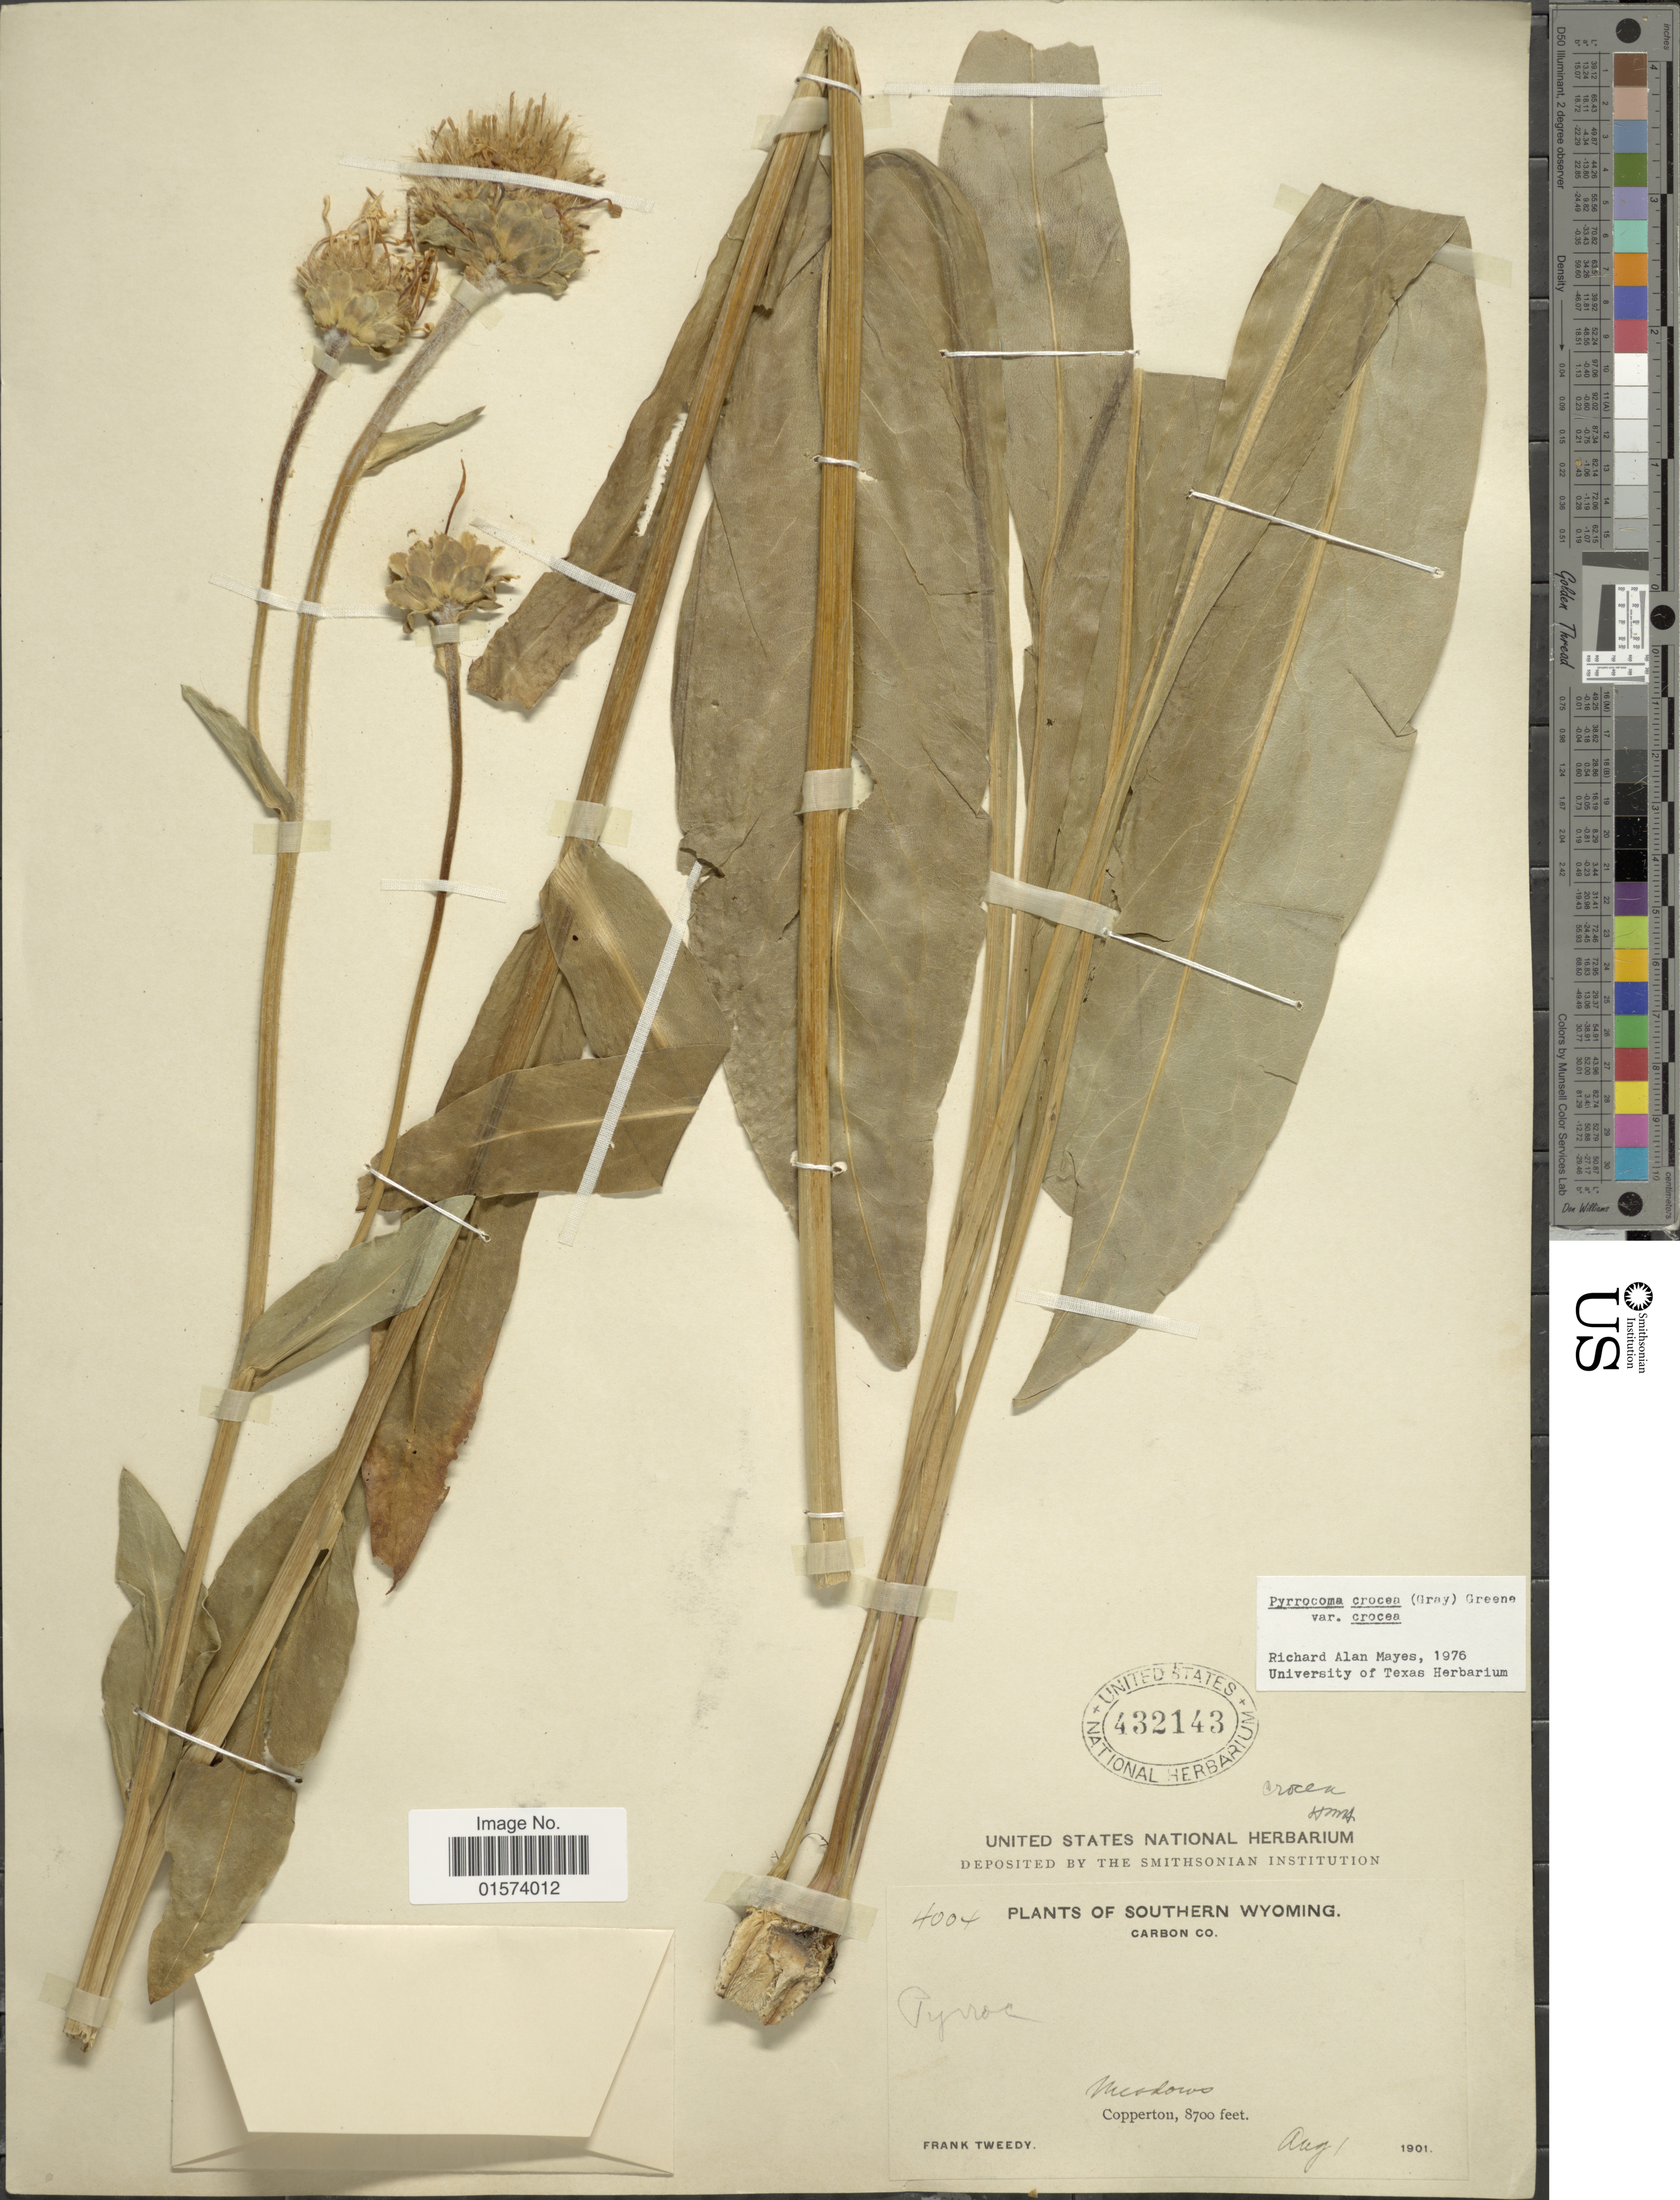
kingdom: Plantae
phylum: Tracheophyta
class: Magnoliopsida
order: Asterales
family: Asteraceae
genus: Pyrrocoma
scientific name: Pyrrocoma crocea var. crocea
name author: (A. Gray) Greene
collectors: F. Tweedy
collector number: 4004*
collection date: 1901-08-01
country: United States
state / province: Wyoming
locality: Southern Wyoming, Carbon Co., Meadows, Copperton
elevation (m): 2652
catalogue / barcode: US 432143